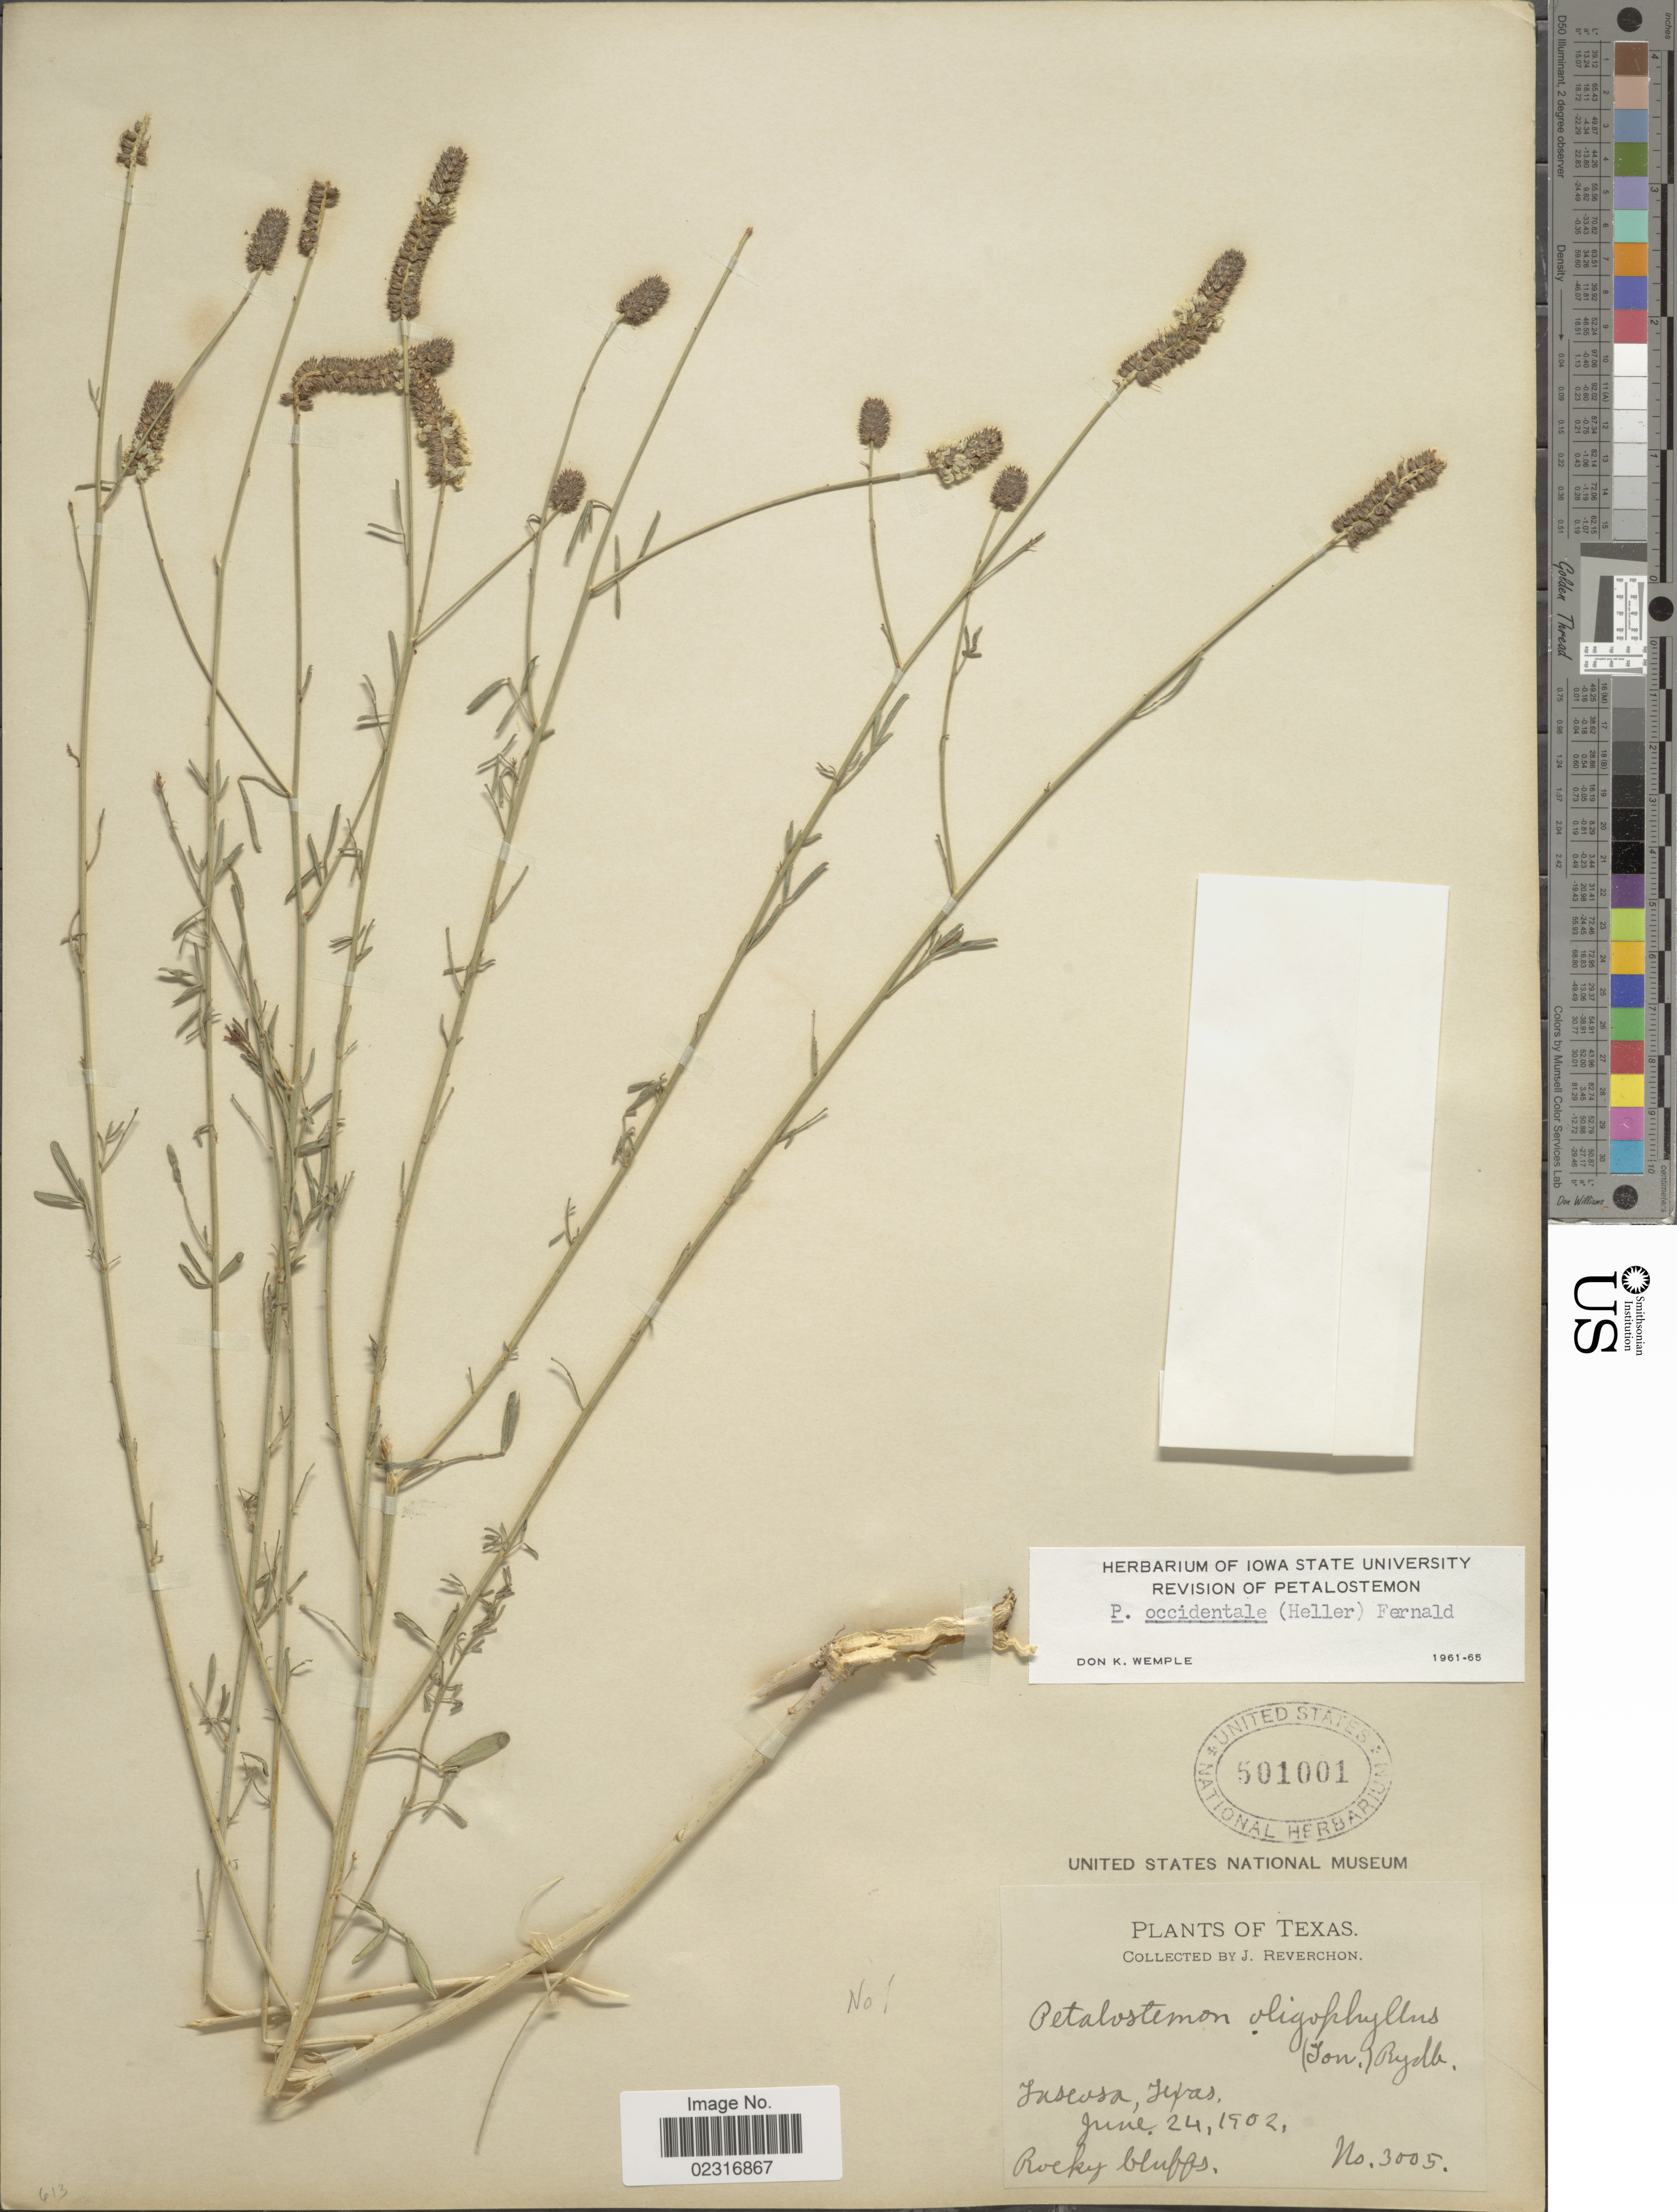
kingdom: Plantae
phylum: Tracheophyta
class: Magnoliopsida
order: Fabales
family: Fabaceae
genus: Dalea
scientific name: Dalea candida var. oligophylla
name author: (Torr) Shinners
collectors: J. Reverchon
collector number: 3005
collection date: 1902-06-24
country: United States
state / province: Texas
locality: Tascosa.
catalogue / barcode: US 501001